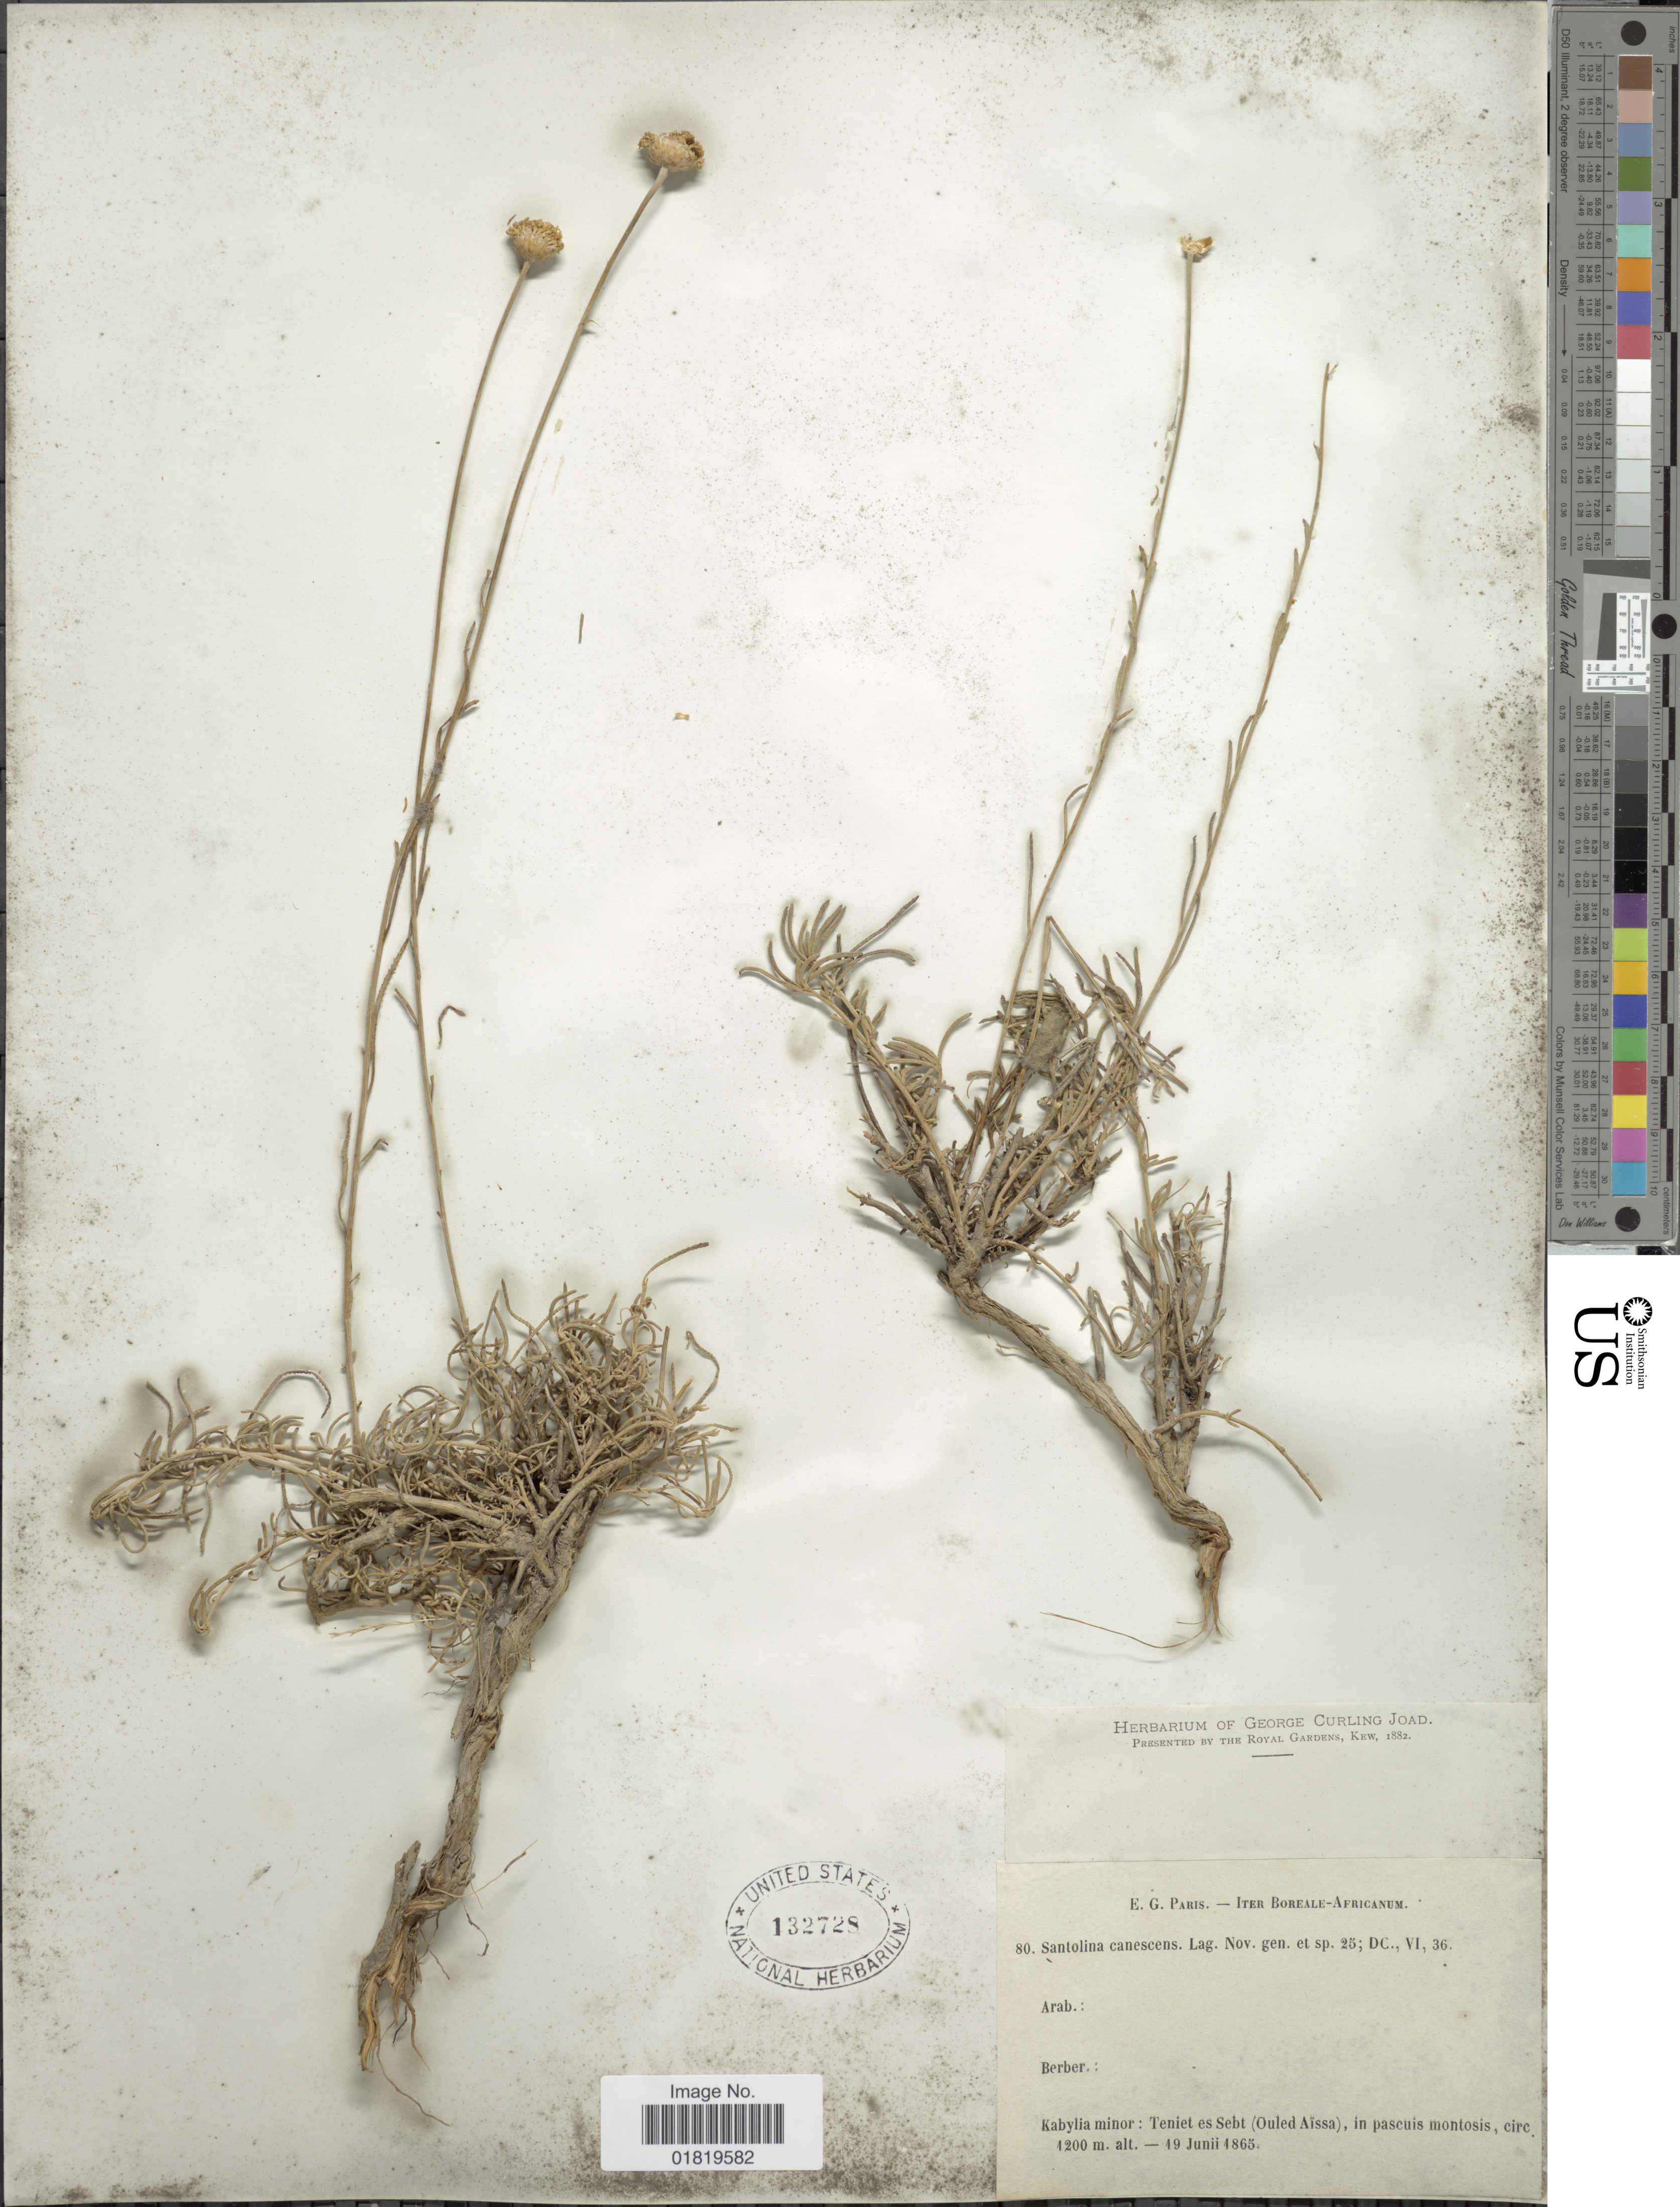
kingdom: Plantae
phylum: Tracheophyta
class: Magnoliopsida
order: Asterales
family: Asteraceae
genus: Santolina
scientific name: Santolina canescens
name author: Lag.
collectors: Paris, E.G.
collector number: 80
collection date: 1865-06-19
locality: Kabylia minor: Teniet es Sebt (Ouled Aissa), in pascuis montosis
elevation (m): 1200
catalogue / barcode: US 132728